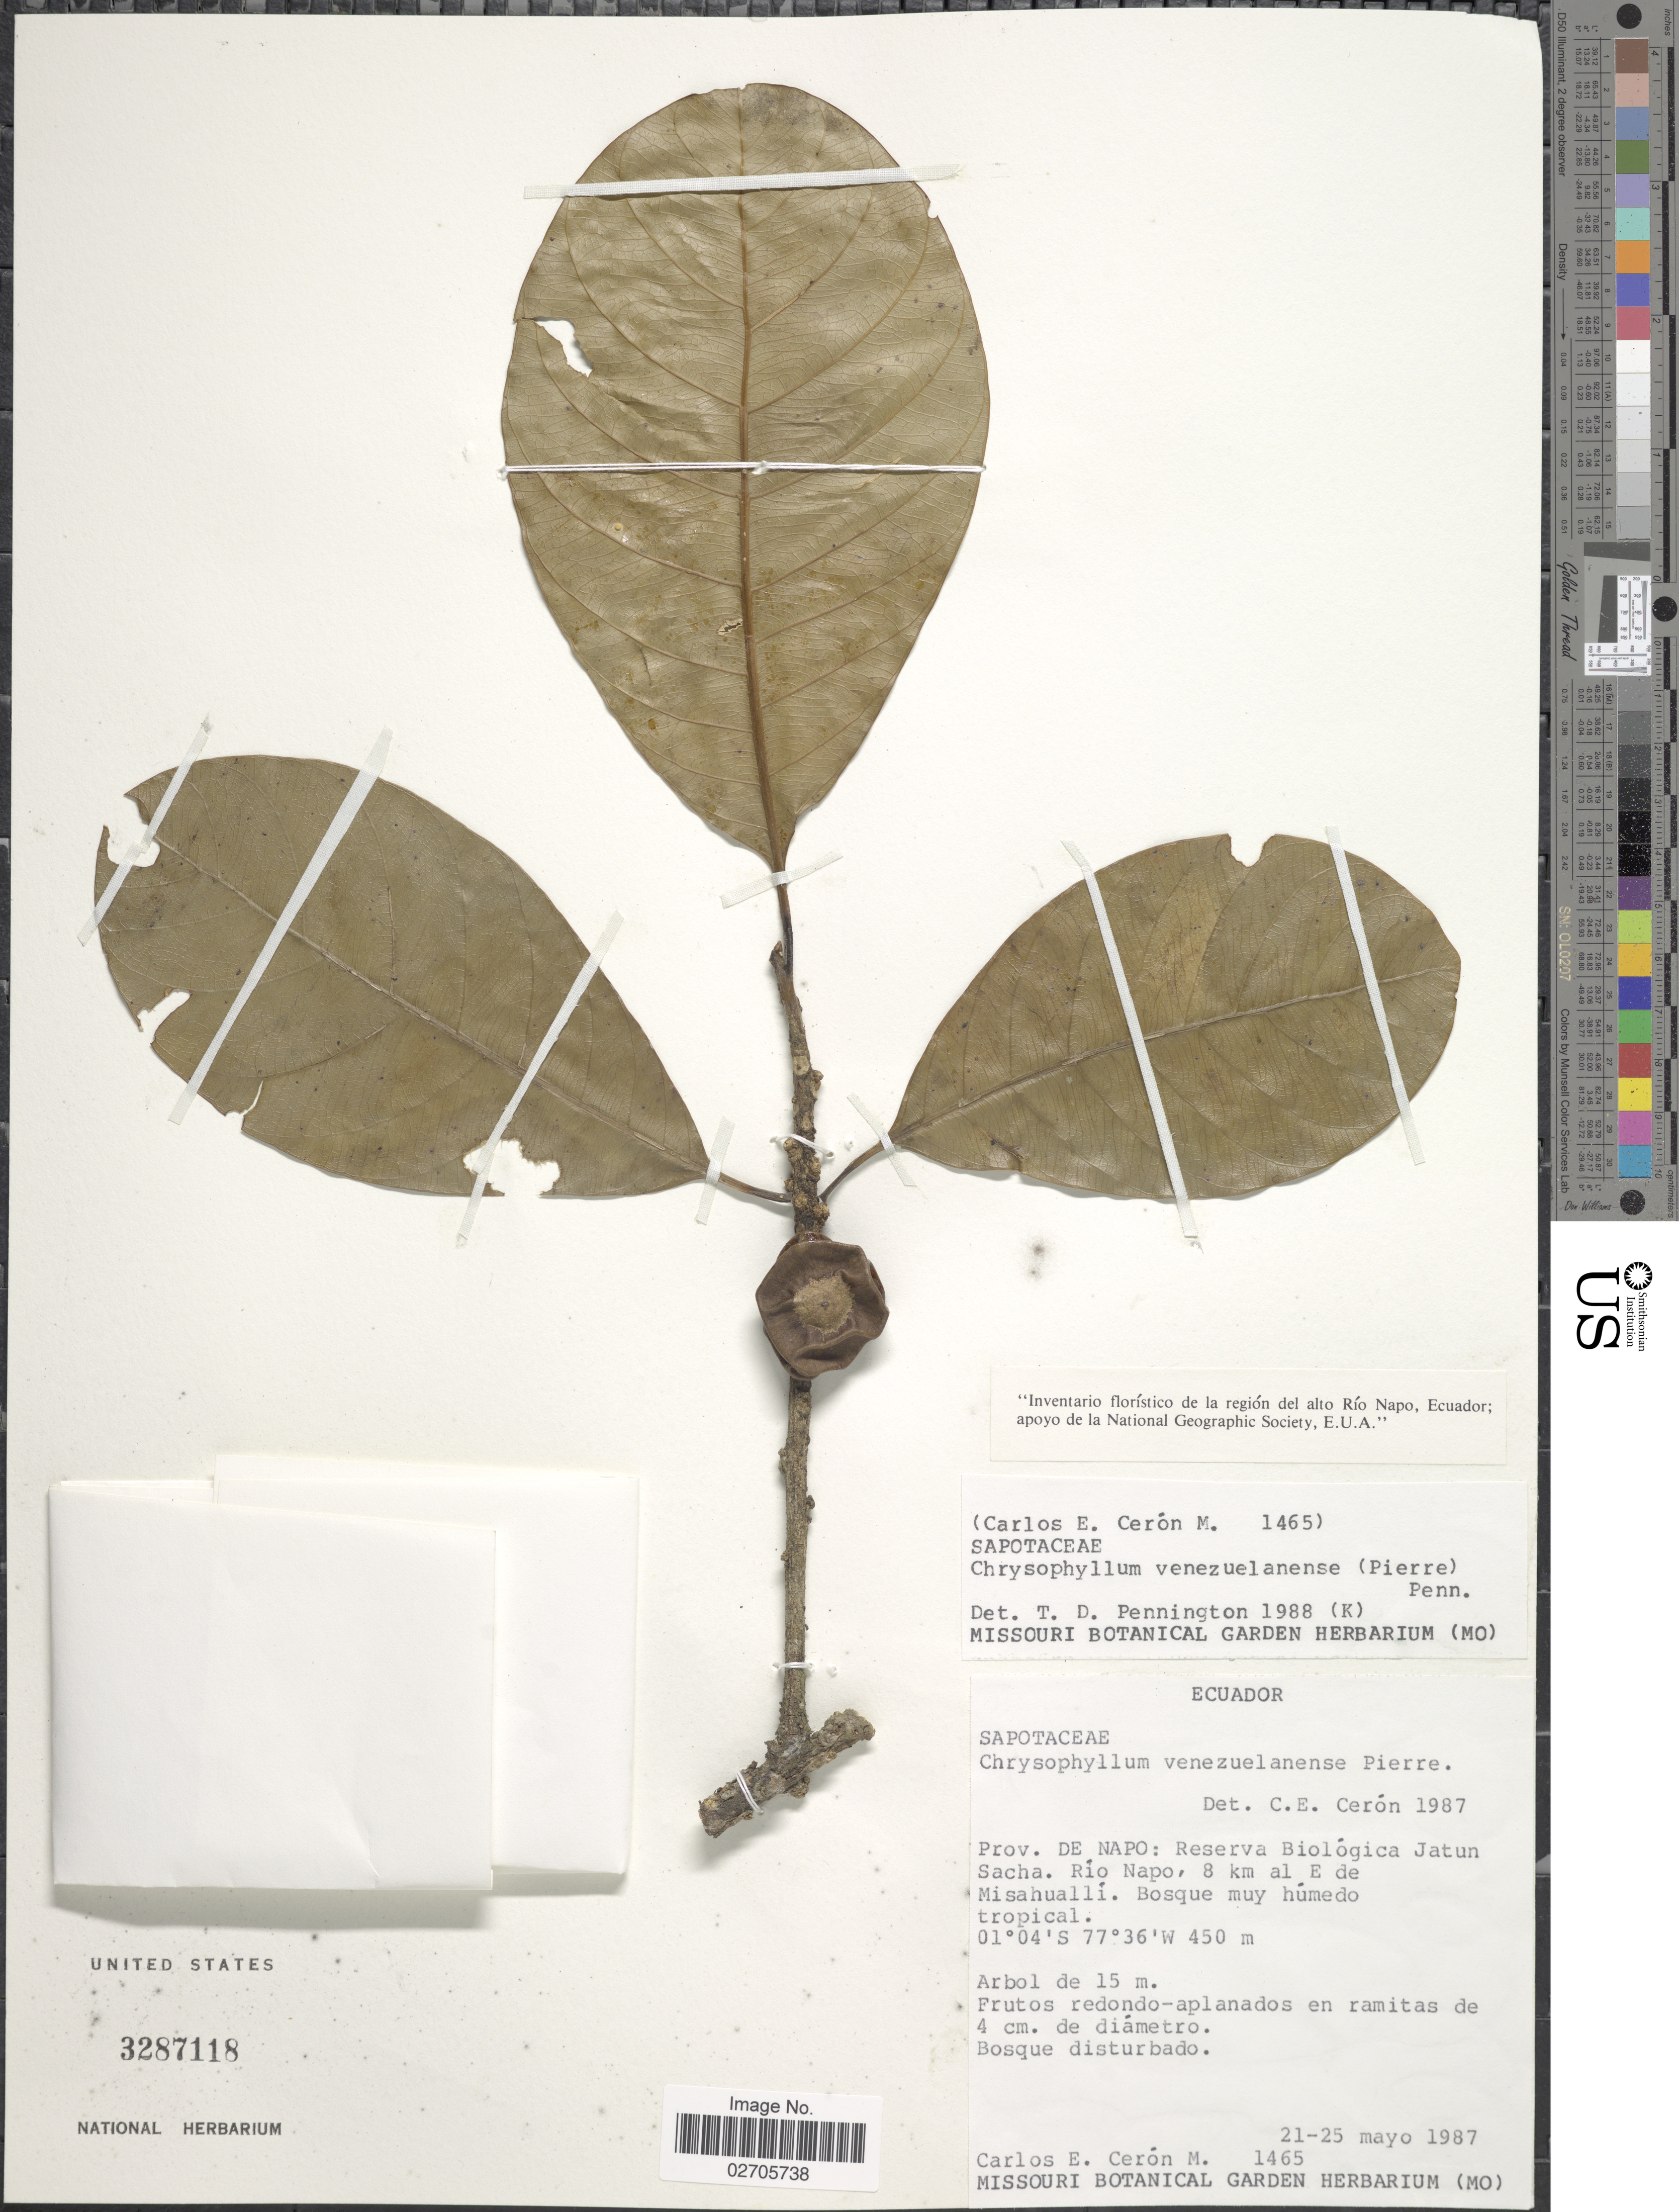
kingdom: Plantae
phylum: Tracheophyta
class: Magnoliopsida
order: Ericales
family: Sapotaceae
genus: Chrysophyllum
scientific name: Chrysophyllum venezuelanense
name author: (Pierre) T.D. Penn.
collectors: C. E. Cerón M.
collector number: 1465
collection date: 1987-05-21/1987-05-25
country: Ecuador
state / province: Napo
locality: Reserva Biológica Jatun Sacha. Río Napo, 8 km al E de Misahuallí. Bosque muy húmedo tropical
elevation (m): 450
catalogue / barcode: US 3287118